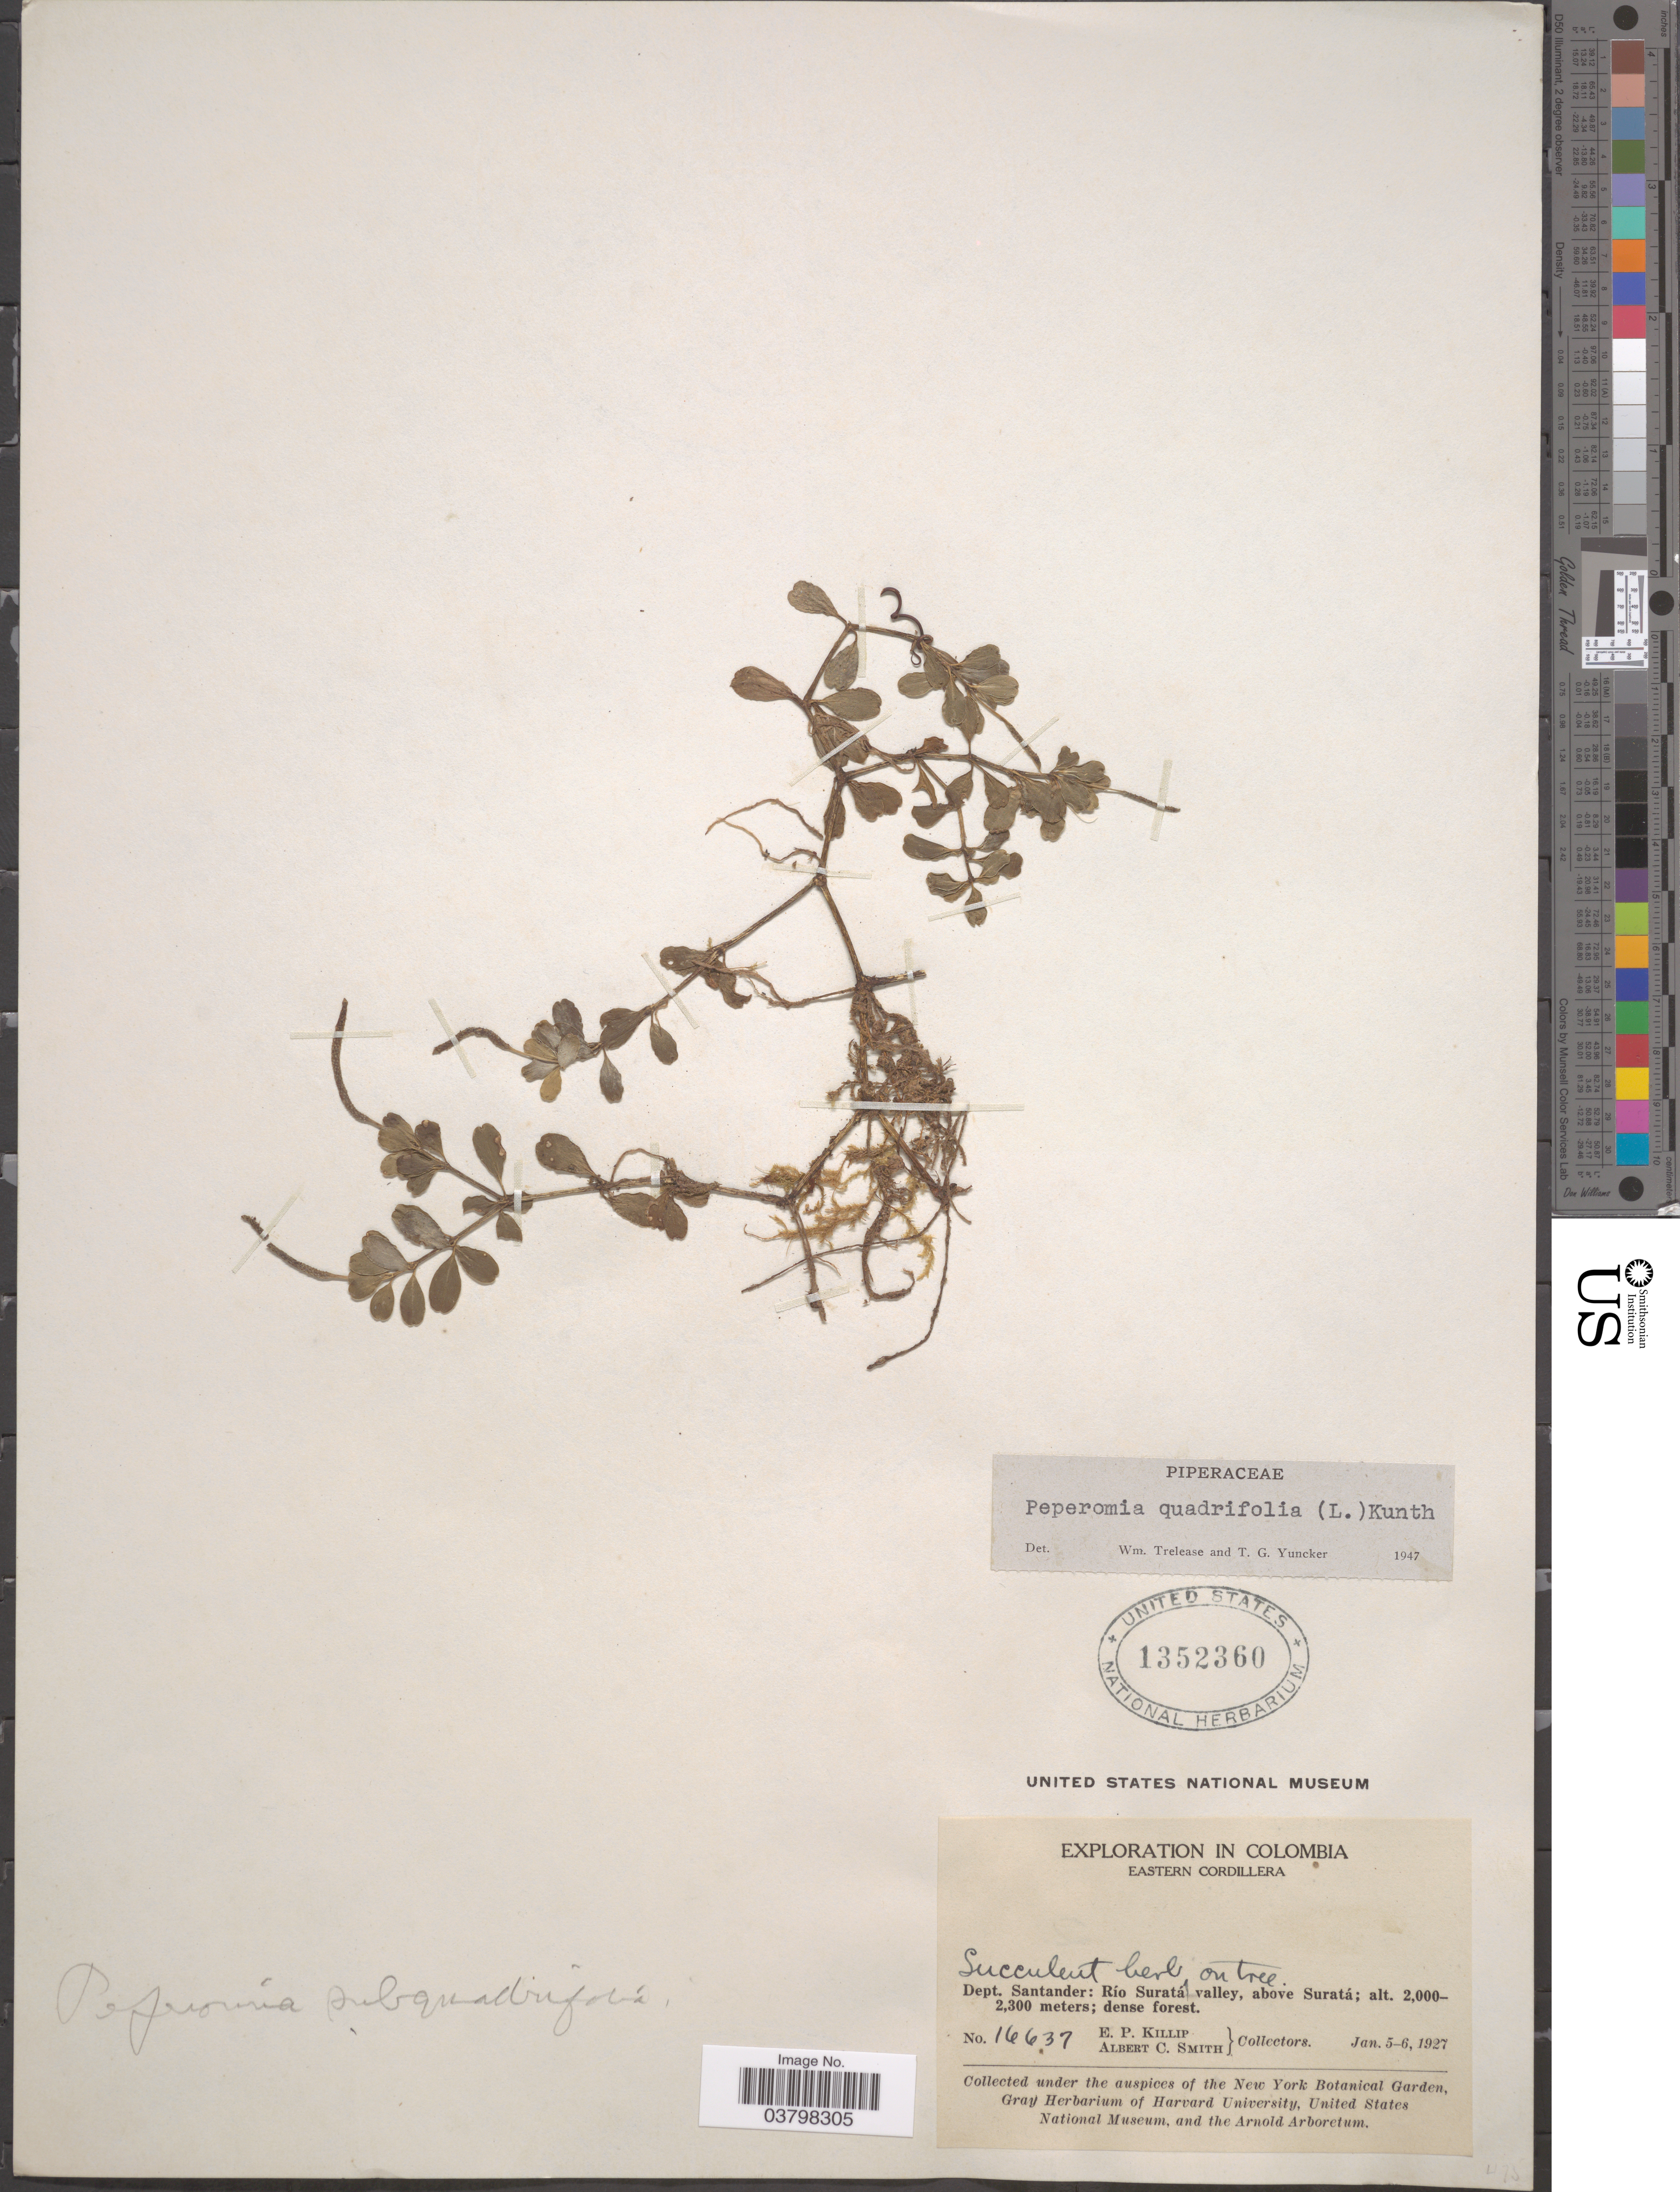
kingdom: Plantae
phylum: Tracheophyta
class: Magnoliopsida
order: Piperales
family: Piperaceae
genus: Peperomia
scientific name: Peperomia quadrifolia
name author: (L.) Kunth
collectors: E. P. Killip & A. C. Smith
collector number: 16637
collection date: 1927-01-05/1927-01-06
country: Colombia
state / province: Santander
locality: Dept. Santander: Río Suratá valley, above Suratá.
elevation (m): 2000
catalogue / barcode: US 1352360